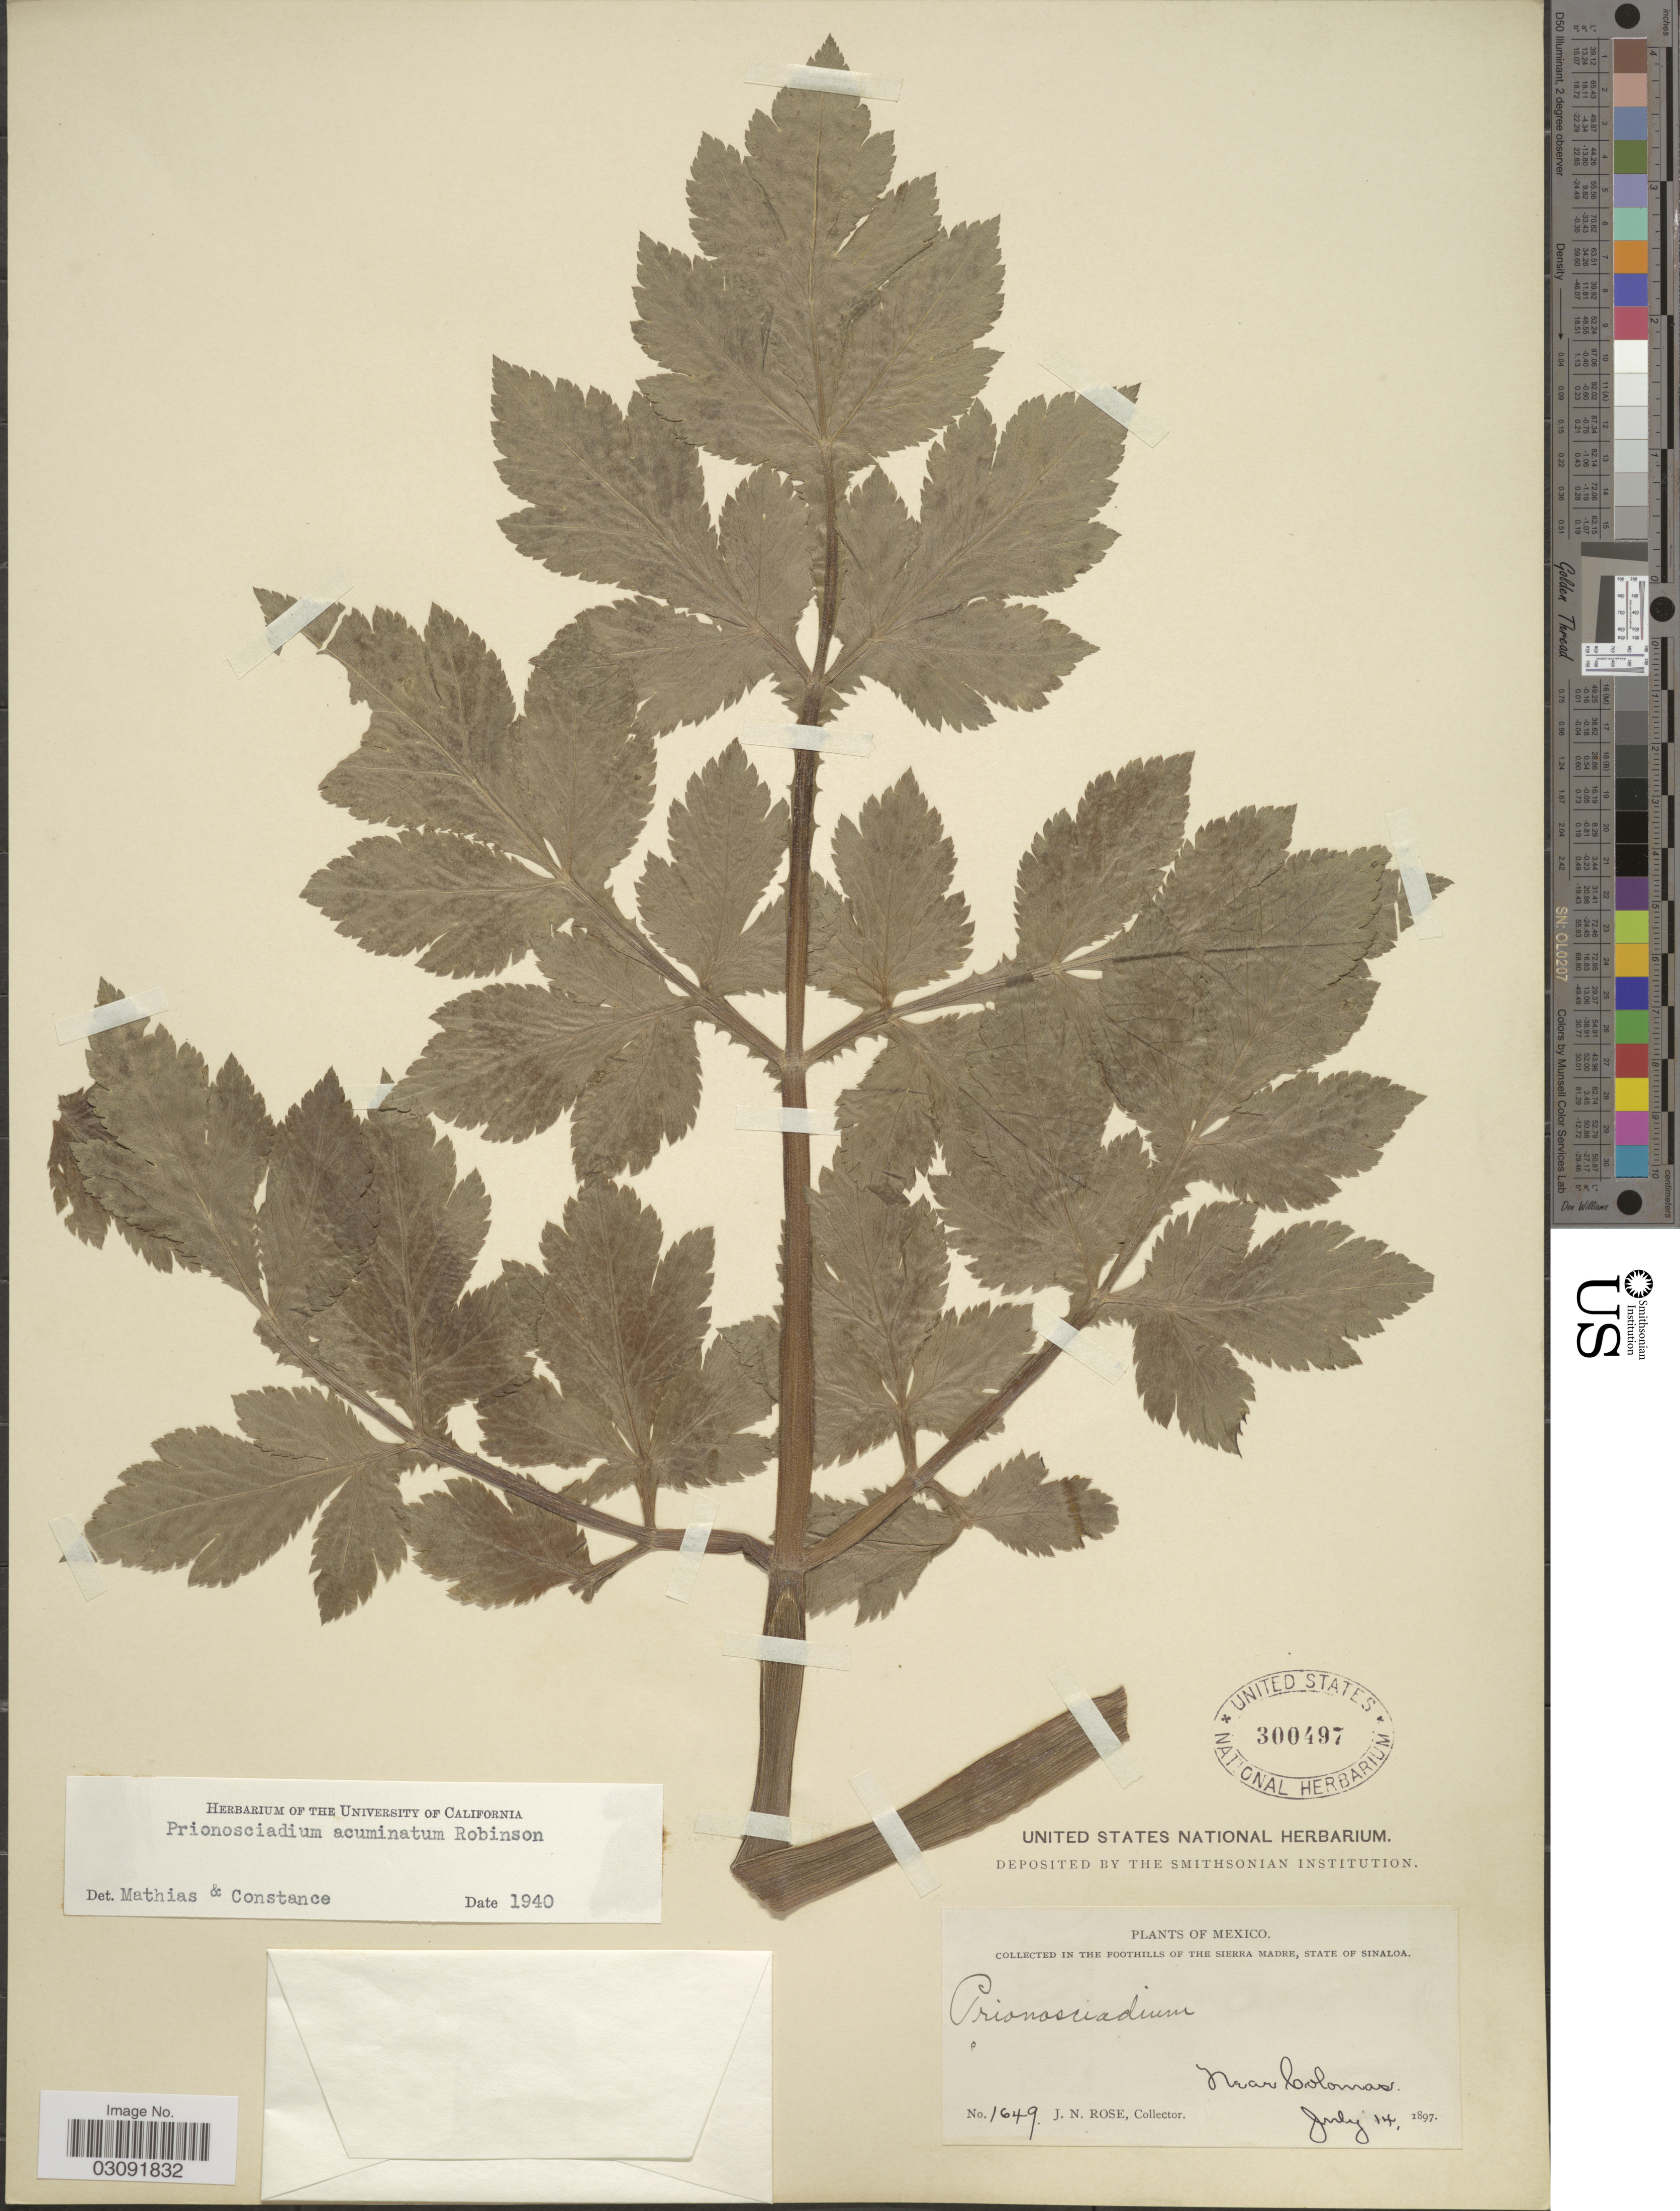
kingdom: Plantae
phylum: Tracheophyta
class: Magnoliopsida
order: Apiales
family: Apiaceae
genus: Prionosciadium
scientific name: Prionosciadium acuminatum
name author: B.L. Rob. ex J.M. Coult. & Rose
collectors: J. N. Rose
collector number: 1649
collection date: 1897-07-14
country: Mexico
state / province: Sinaloa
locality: In The Foothills of The Sierra Madre, State of Sinaloa, Near Colomas.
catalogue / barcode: US 300497